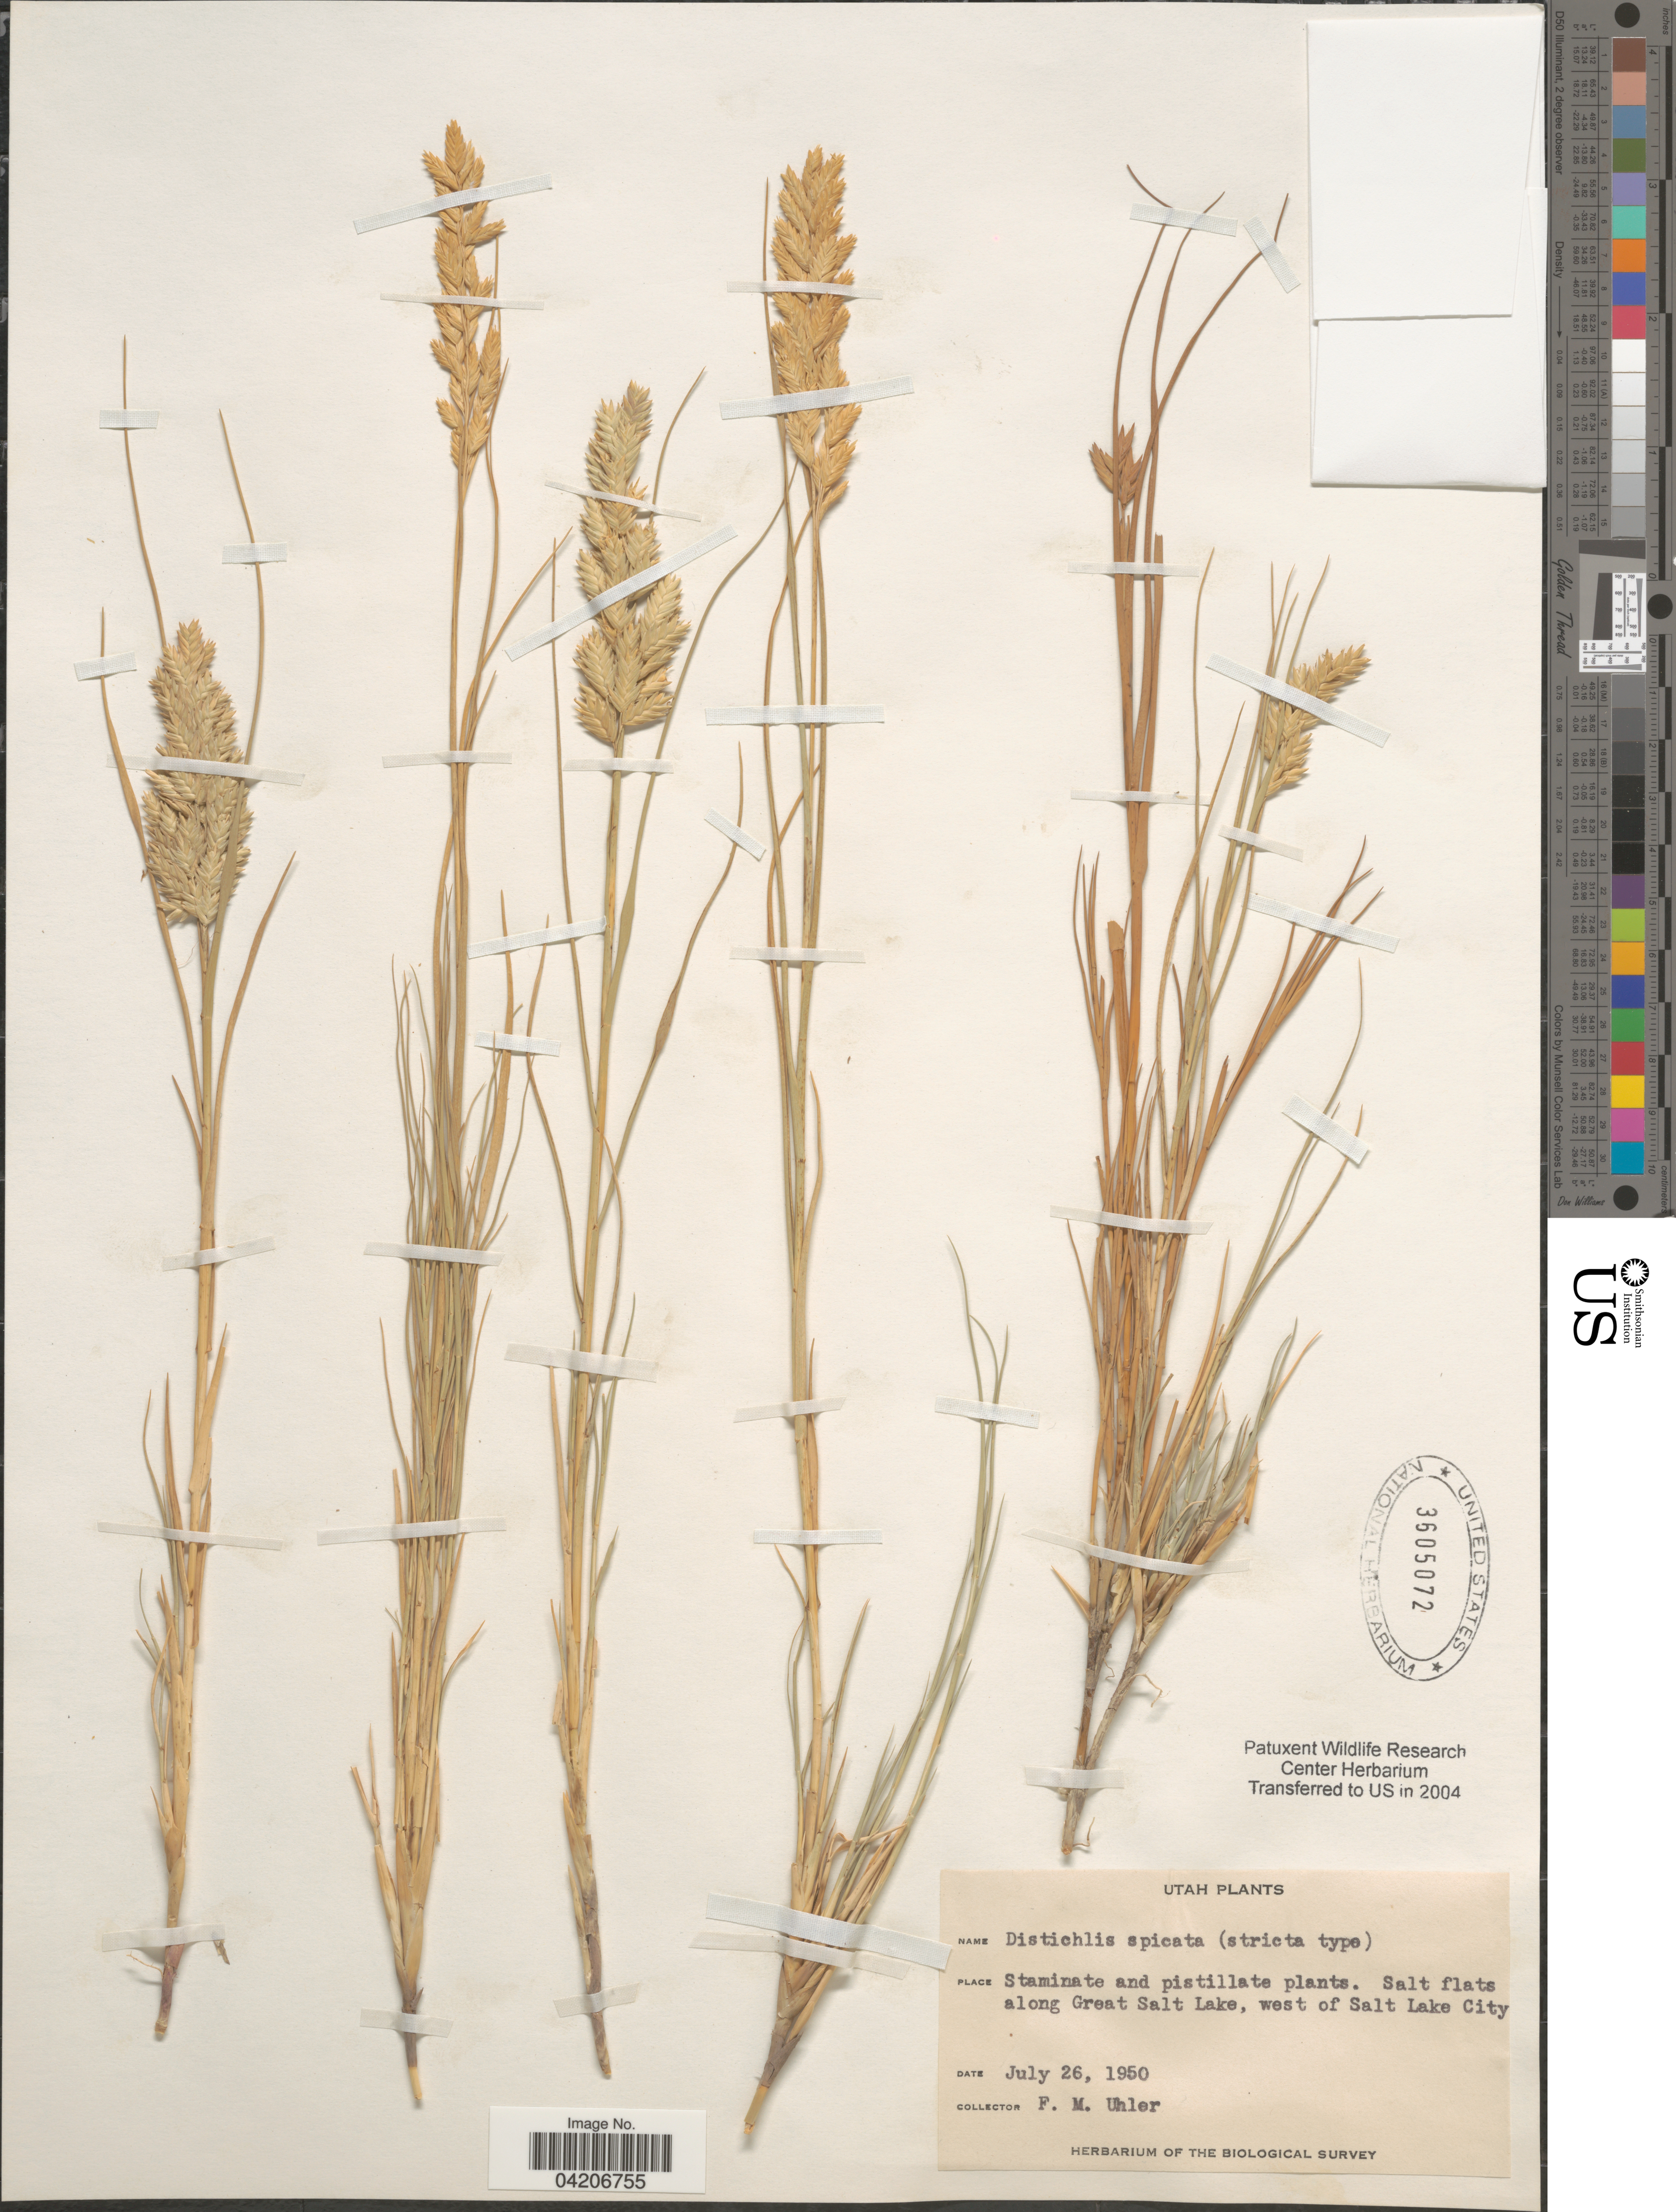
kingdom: Plantae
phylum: Tracheophyta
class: Liliopsida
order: Poales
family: Poaceae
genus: Distichlis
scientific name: Distichlis spicata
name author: (L.) Greene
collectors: F. M. Uhler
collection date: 1950-07-26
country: United States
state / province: Utah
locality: Salt flats along Great Salt Lake, west of Salt Lake City.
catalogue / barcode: US 3605072